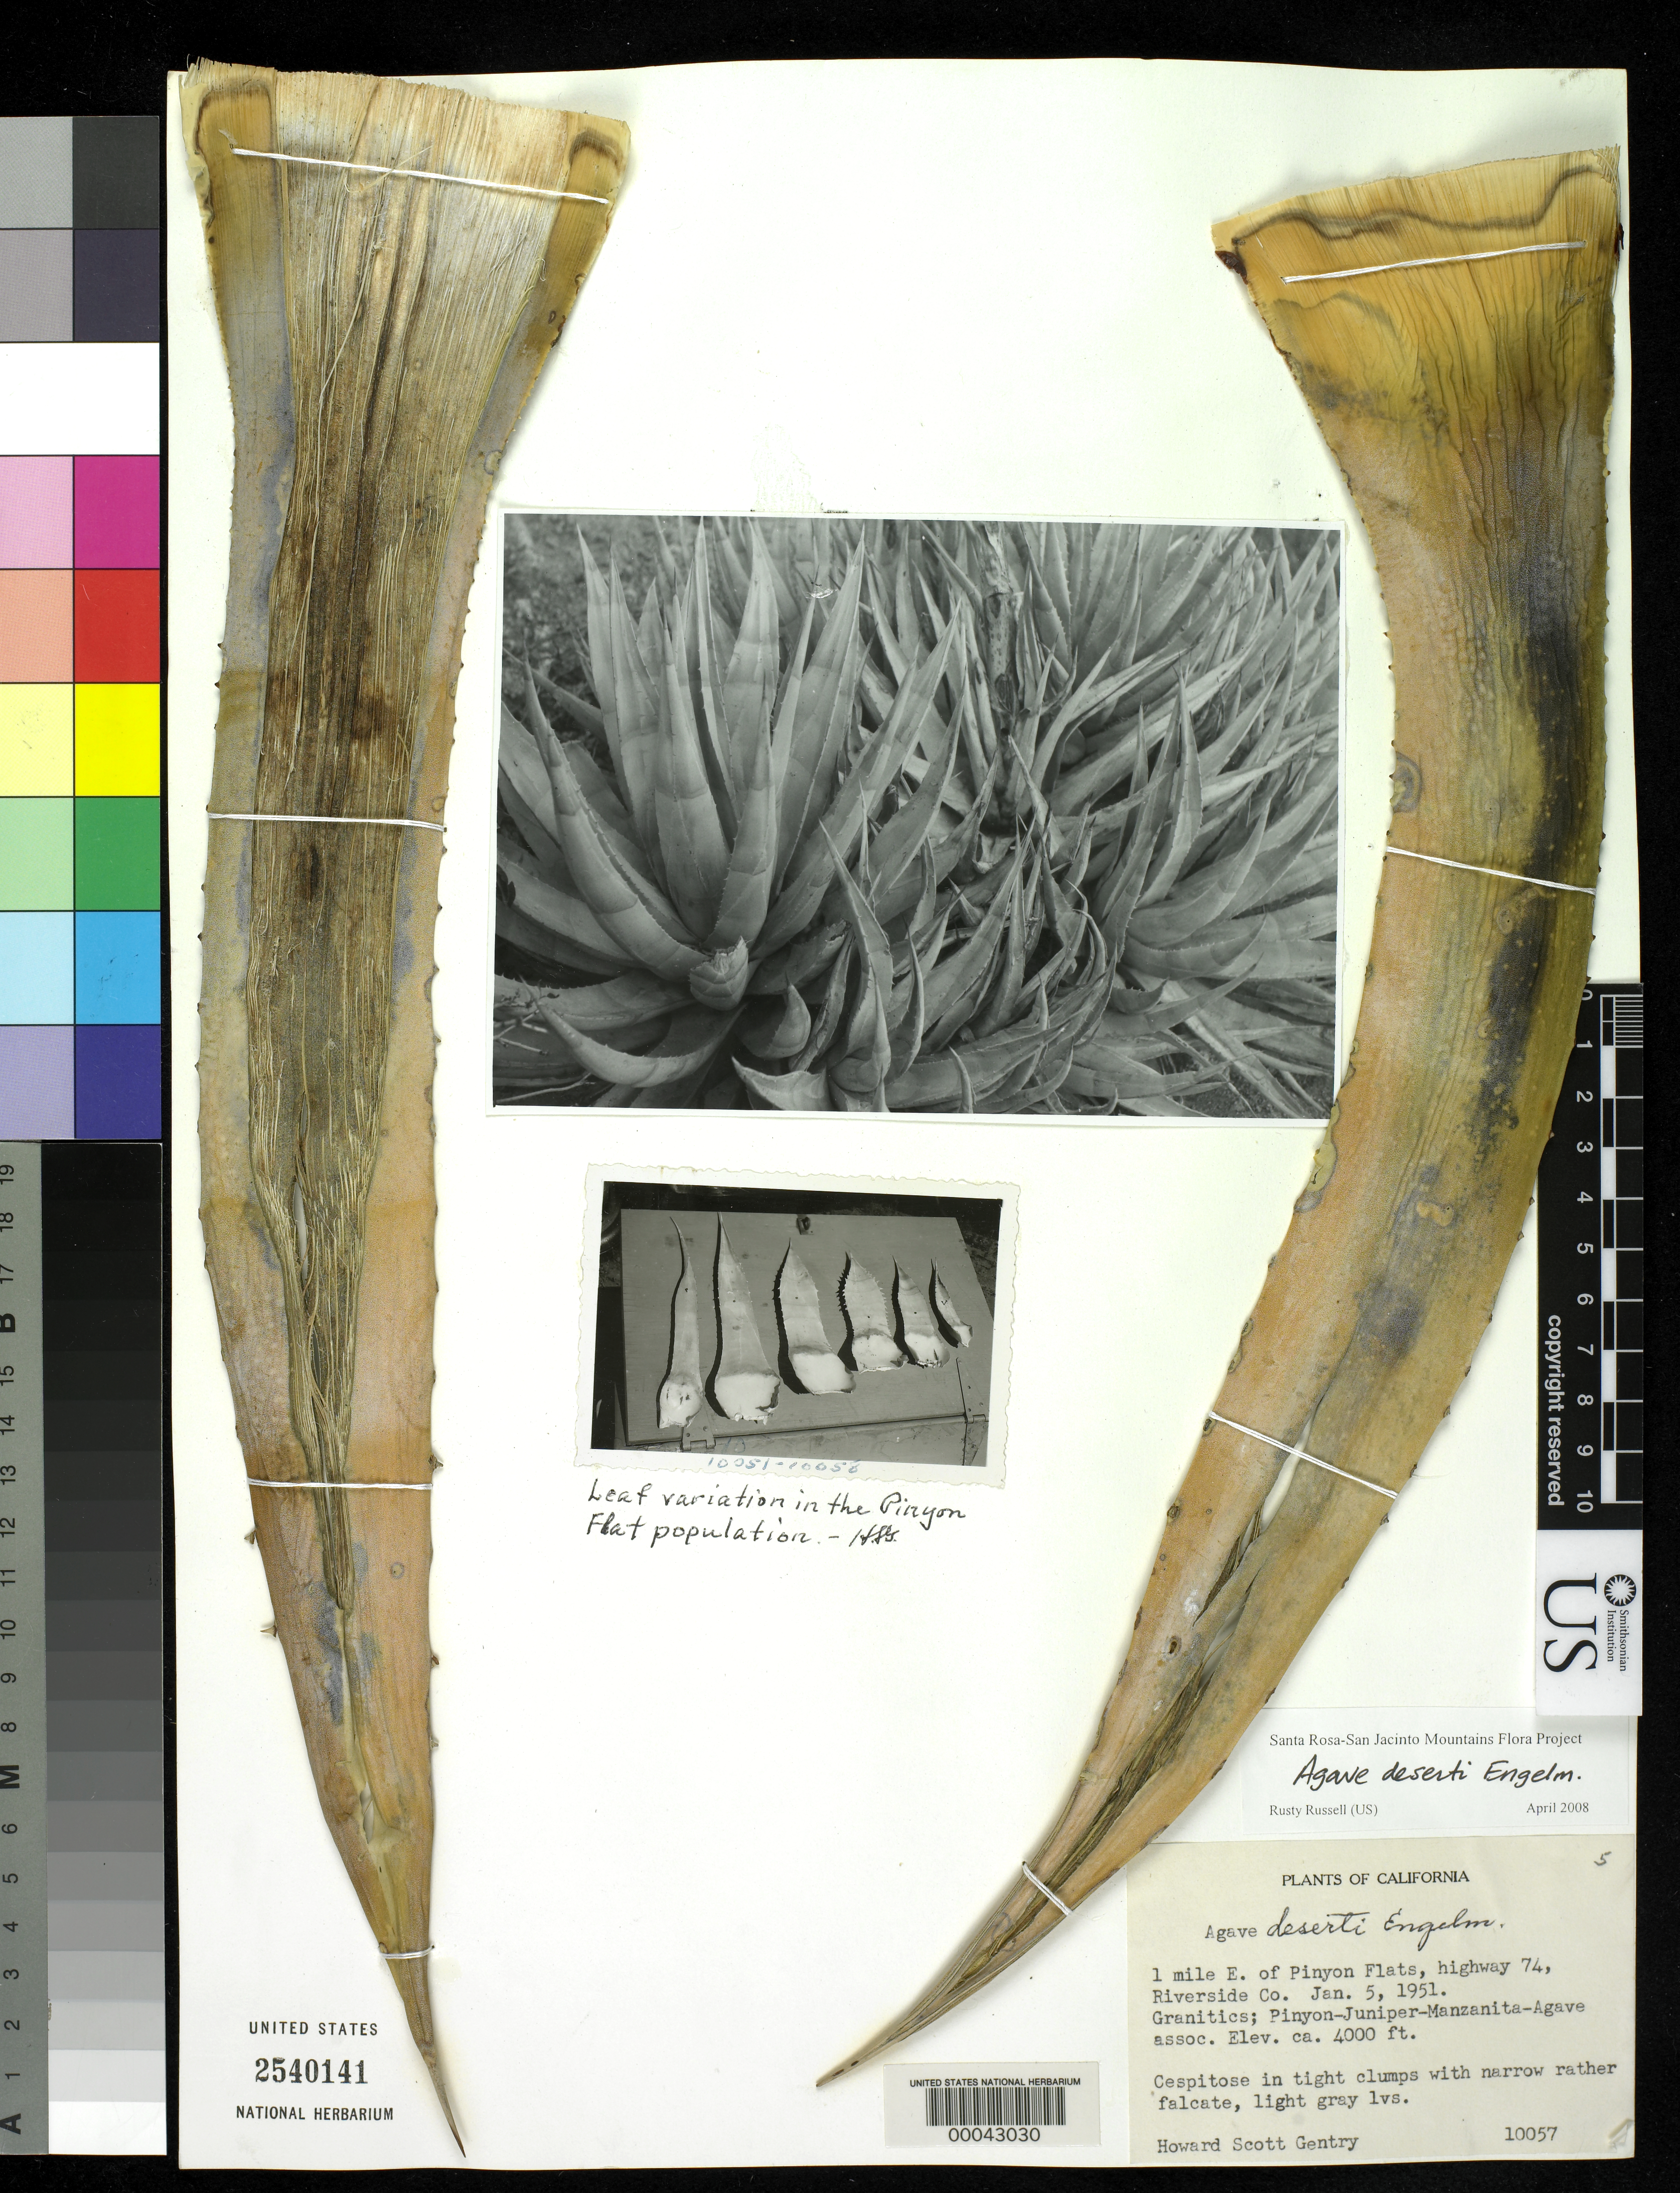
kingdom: Plantae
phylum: Tracheophyta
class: Liliopsida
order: Asparagales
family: Asparagaceae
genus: Agave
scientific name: Agave deserti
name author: Engelm.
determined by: Russell, George F., (UNITED STATES)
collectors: H. S. Gentry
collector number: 10057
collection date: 1951-01-05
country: United States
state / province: California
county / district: Riverside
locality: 1 mile E. of Pinyon Flats, highway 74, Riverside Co.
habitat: Granitics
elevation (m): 1219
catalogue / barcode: US 2540141